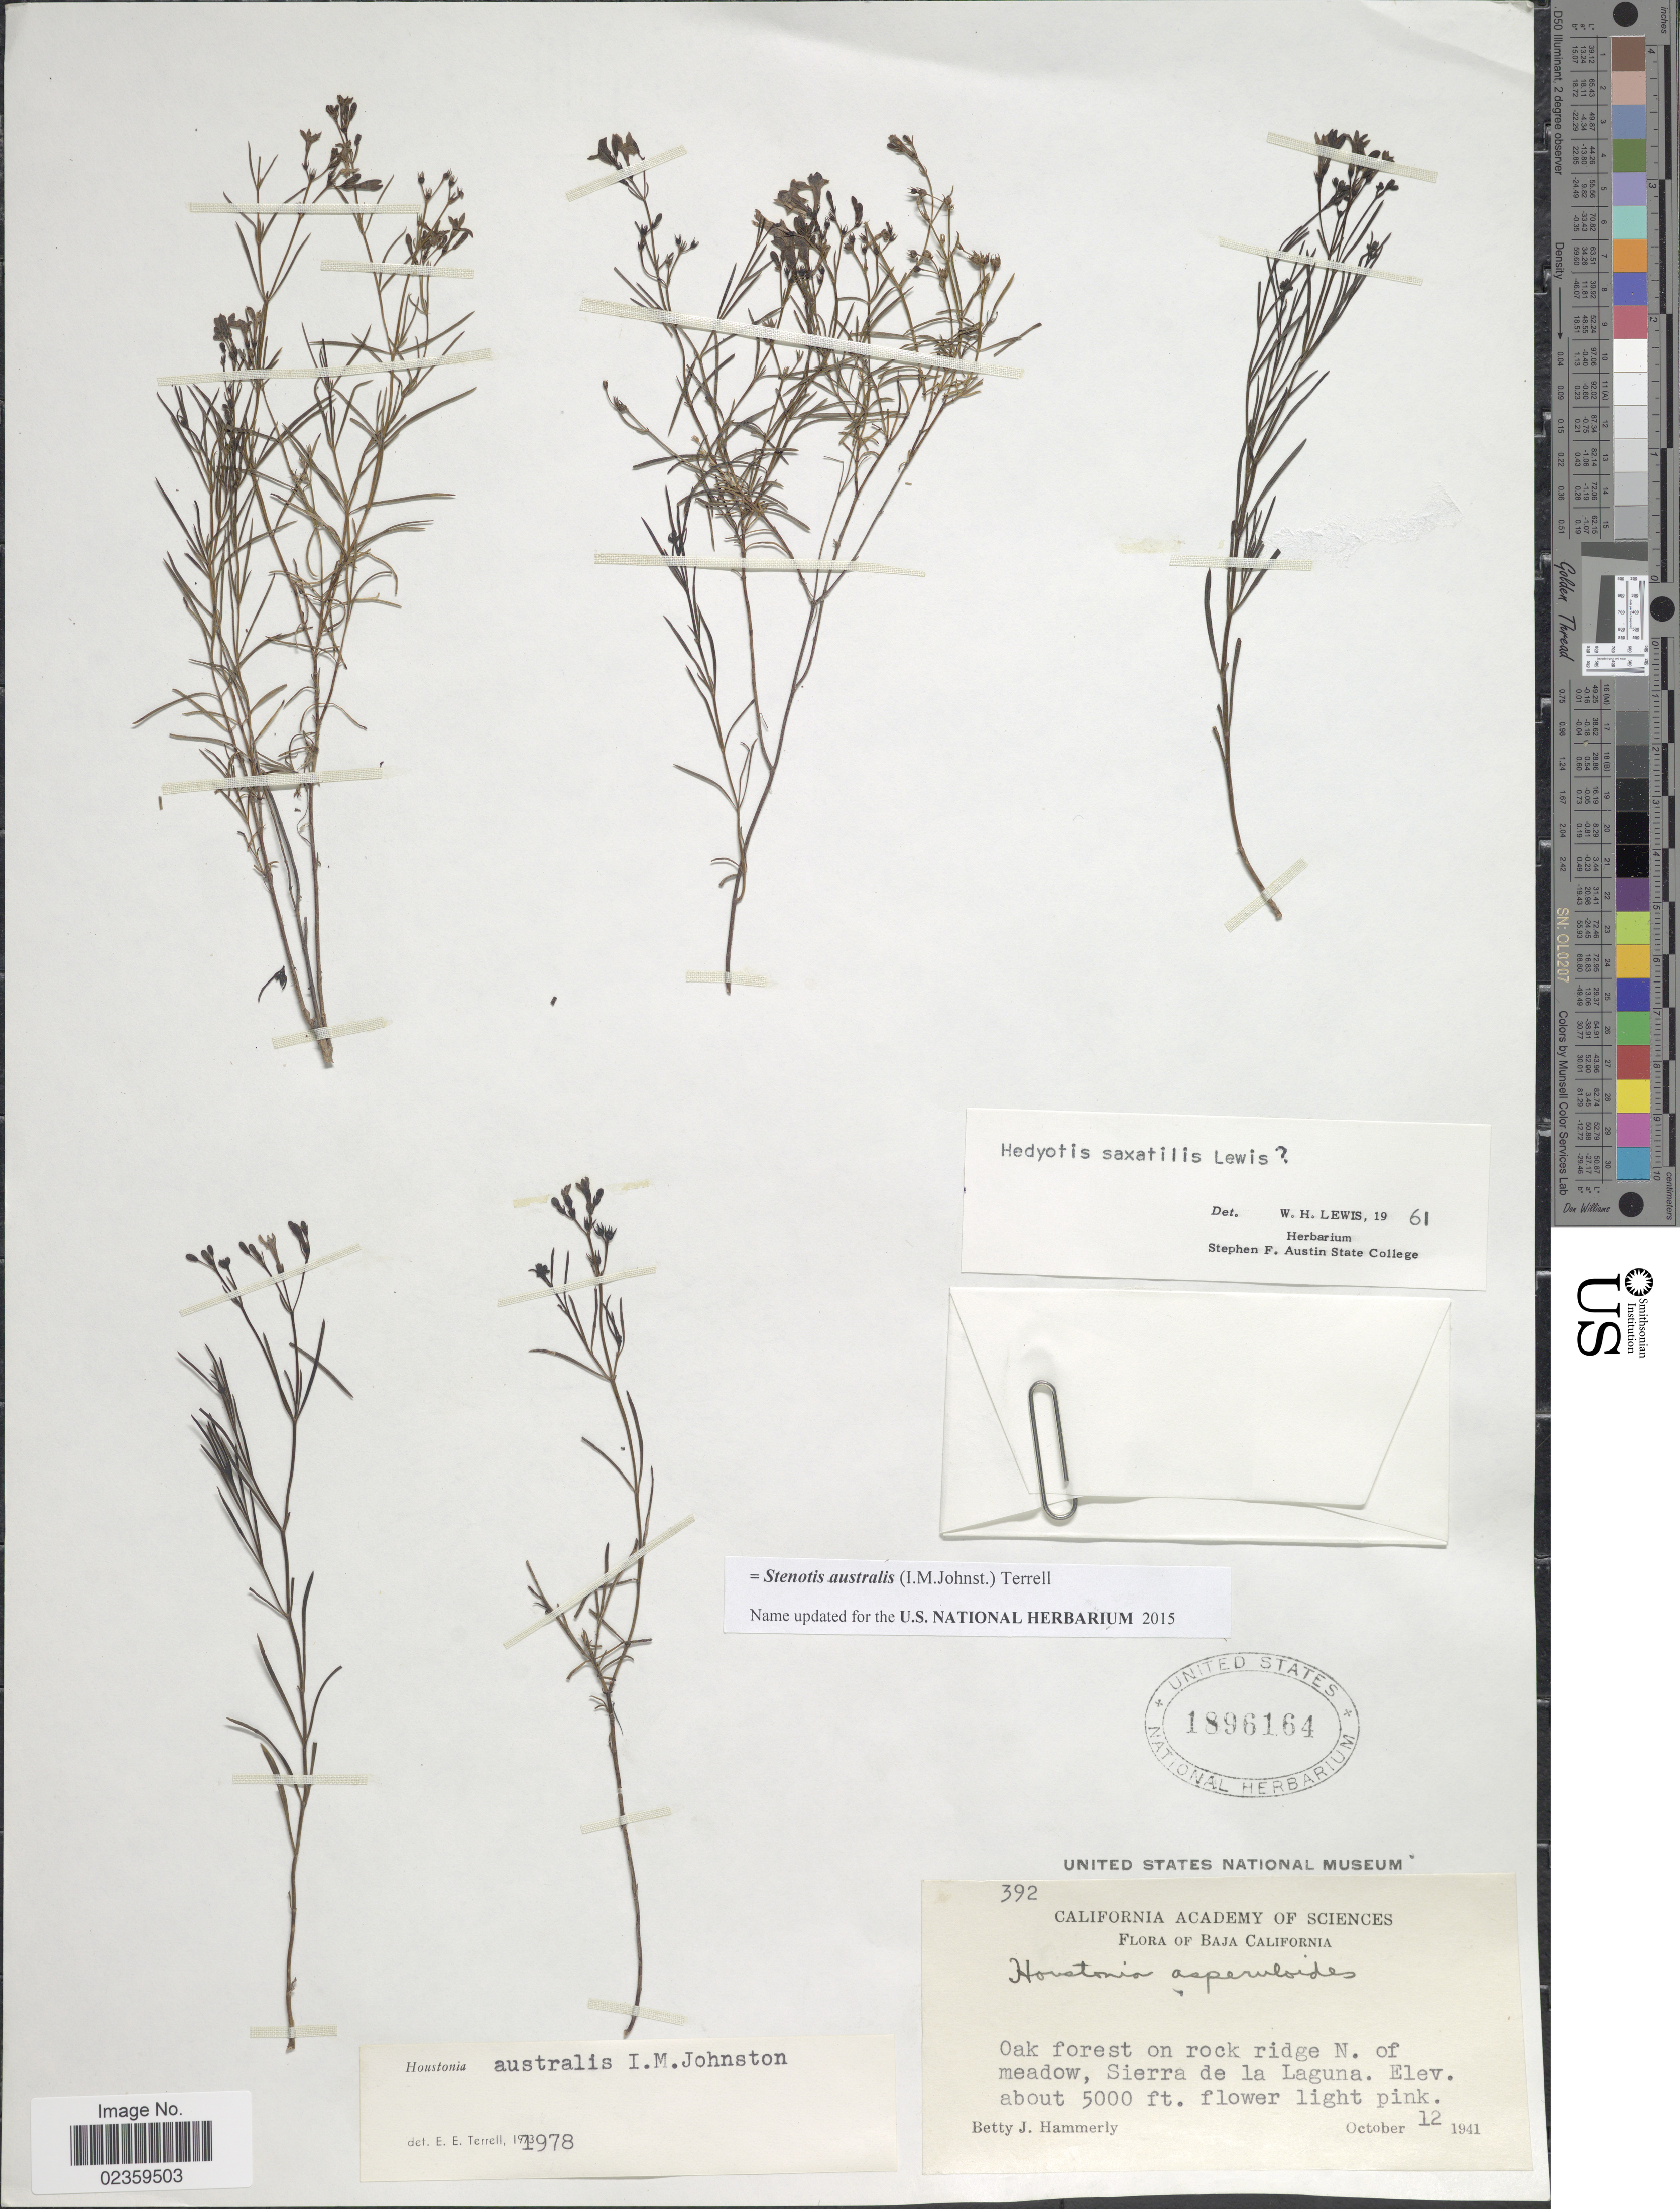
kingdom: Plantae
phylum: Tracheophyta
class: Magnoliopsida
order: Gentianales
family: Rubiaceae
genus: Stenotis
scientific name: Stenotis australis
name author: (I.M. Johnst.) Terrell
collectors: B. J. Hammerly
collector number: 392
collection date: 1941-10-12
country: Mexico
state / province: Baja California Sur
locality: Oak forest on rock ridge N. of meadow, Sierra de la Laguna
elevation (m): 1524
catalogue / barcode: US 1896164